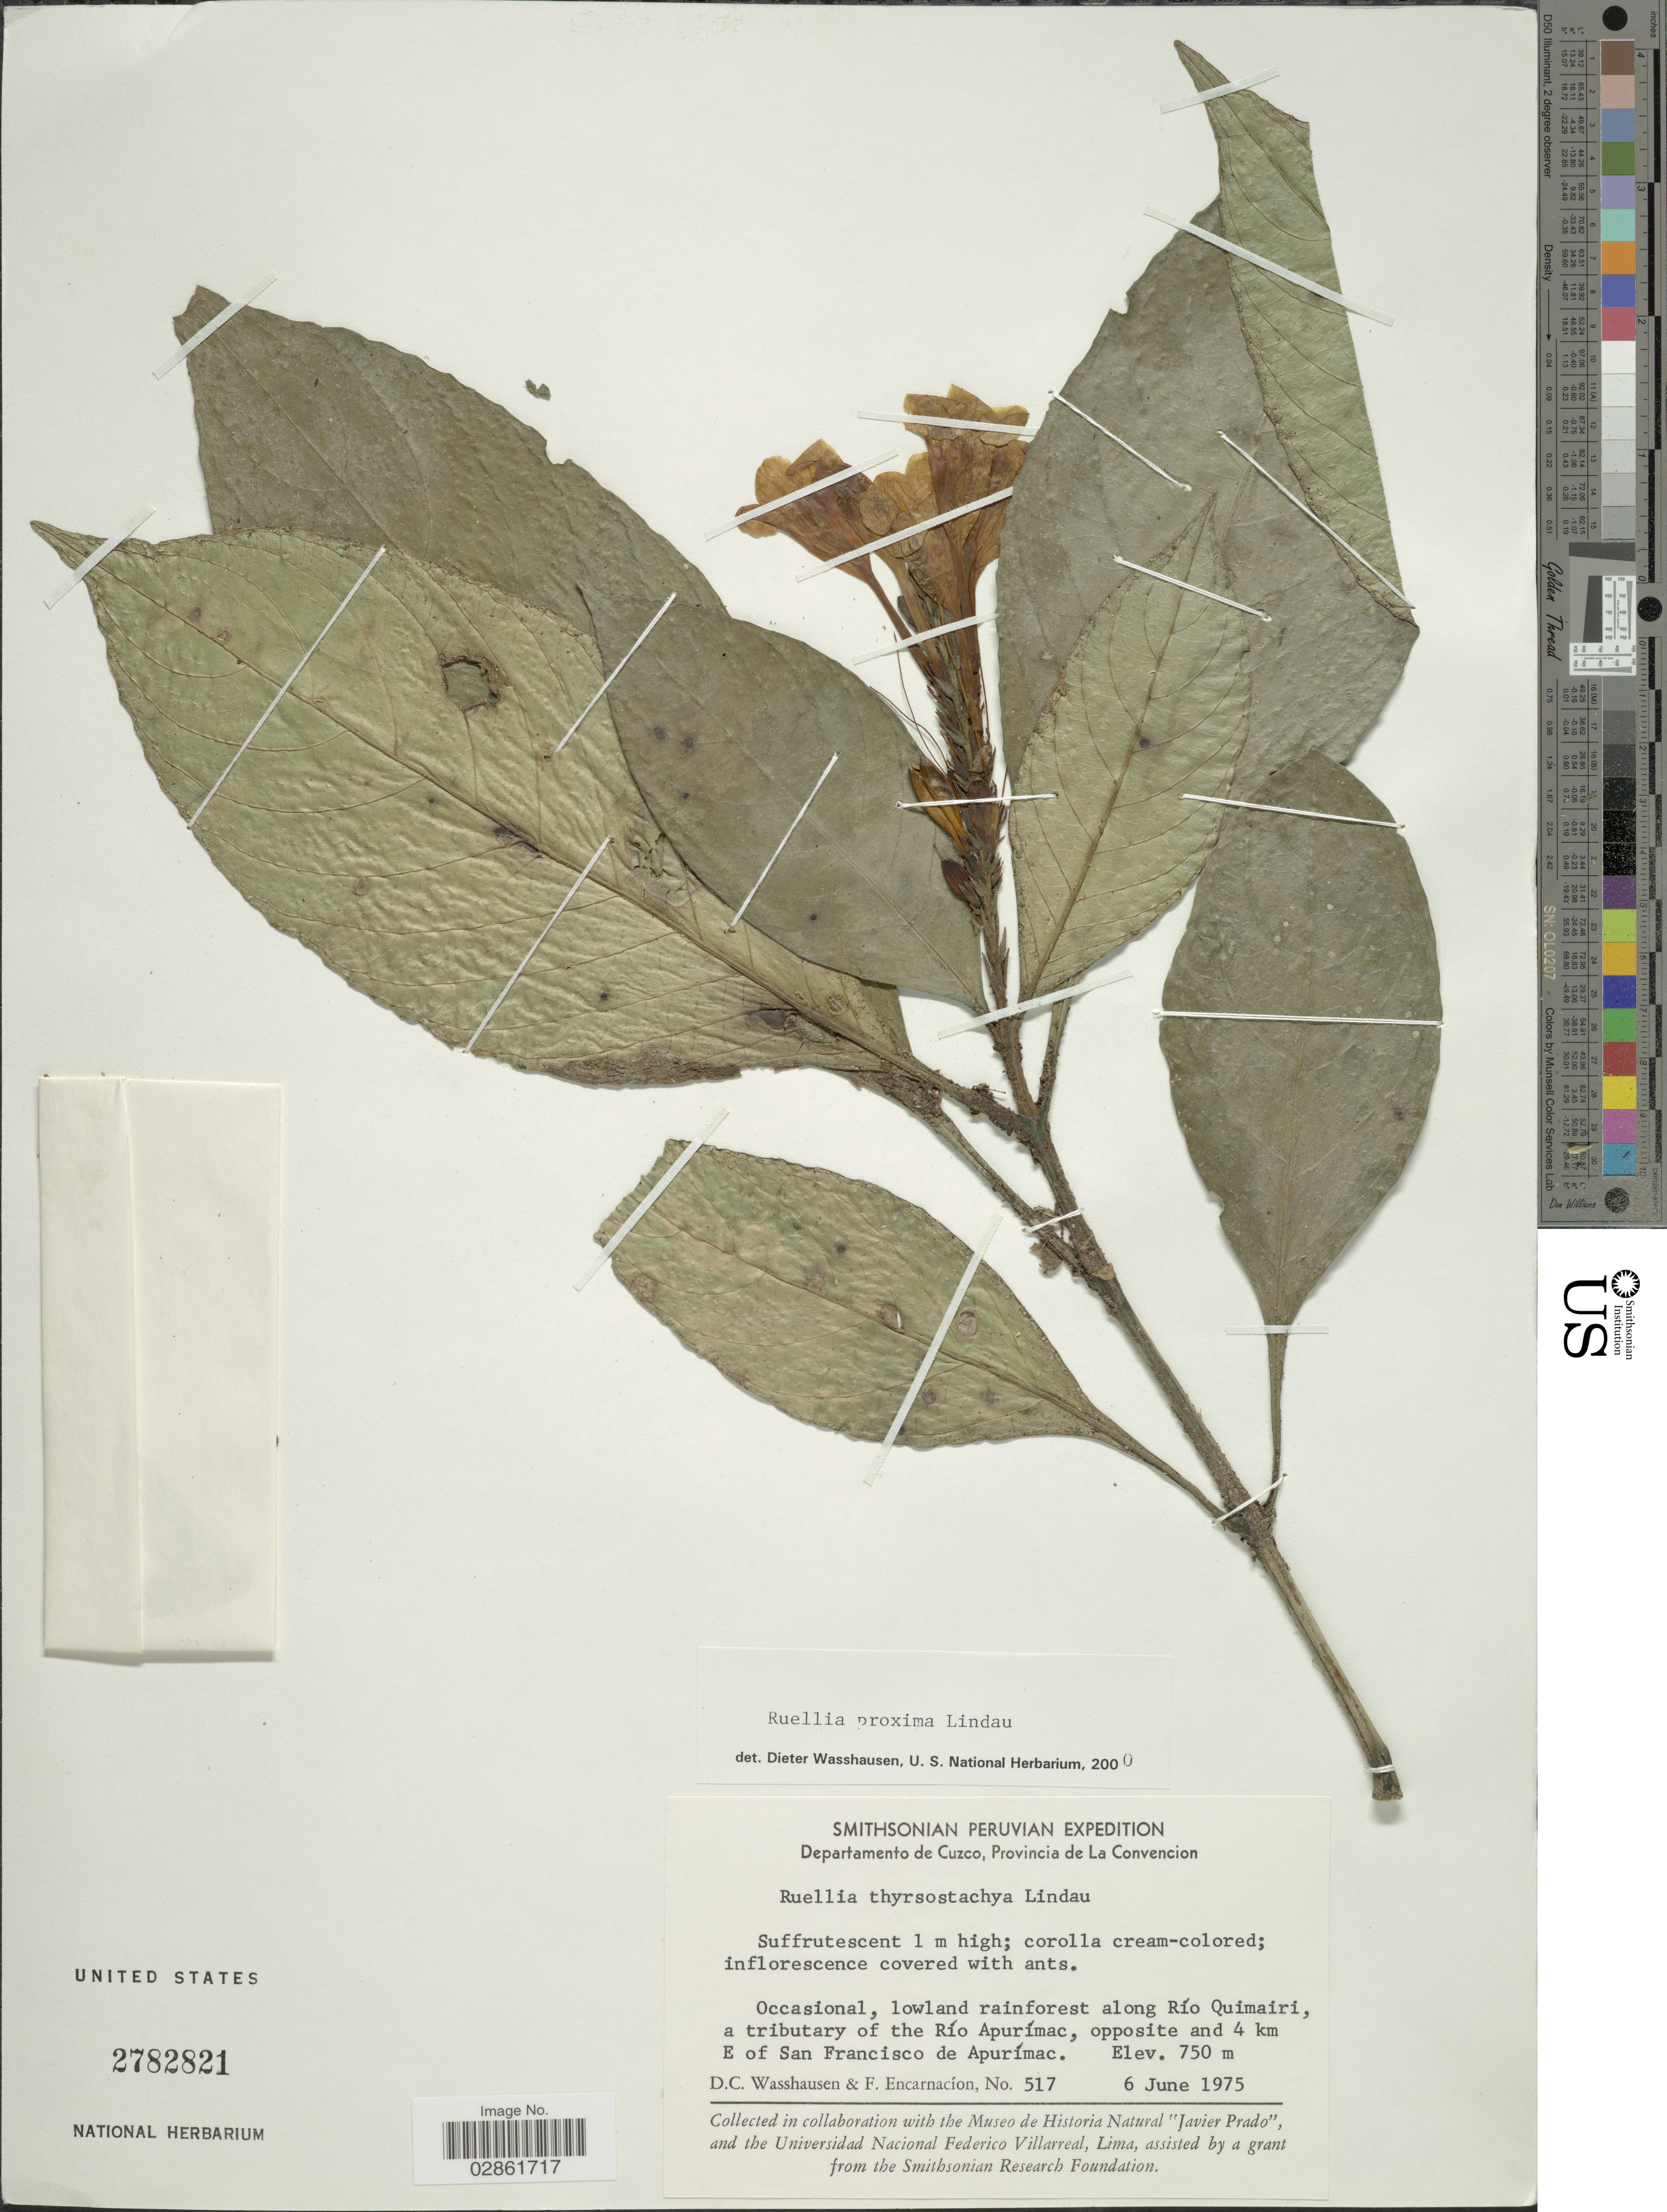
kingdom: Plantae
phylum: Tracheophyta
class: Magnoliopsida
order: Lamiales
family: Acanthaceae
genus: Ruellia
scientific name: Ruellia proxima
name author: Lindau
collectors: D. C. Wasshausen & F. Encarnación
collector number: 517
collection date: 1975-06-06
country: Peru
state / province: Cusco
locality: Departamento de Cuzco, Provincia de La Convencion. Along Río Quimairi, a tributary of the Río Apurímac, opposite and 4 km E of San Francisco de Apurímac.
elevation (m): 750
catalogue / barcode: US 2782821